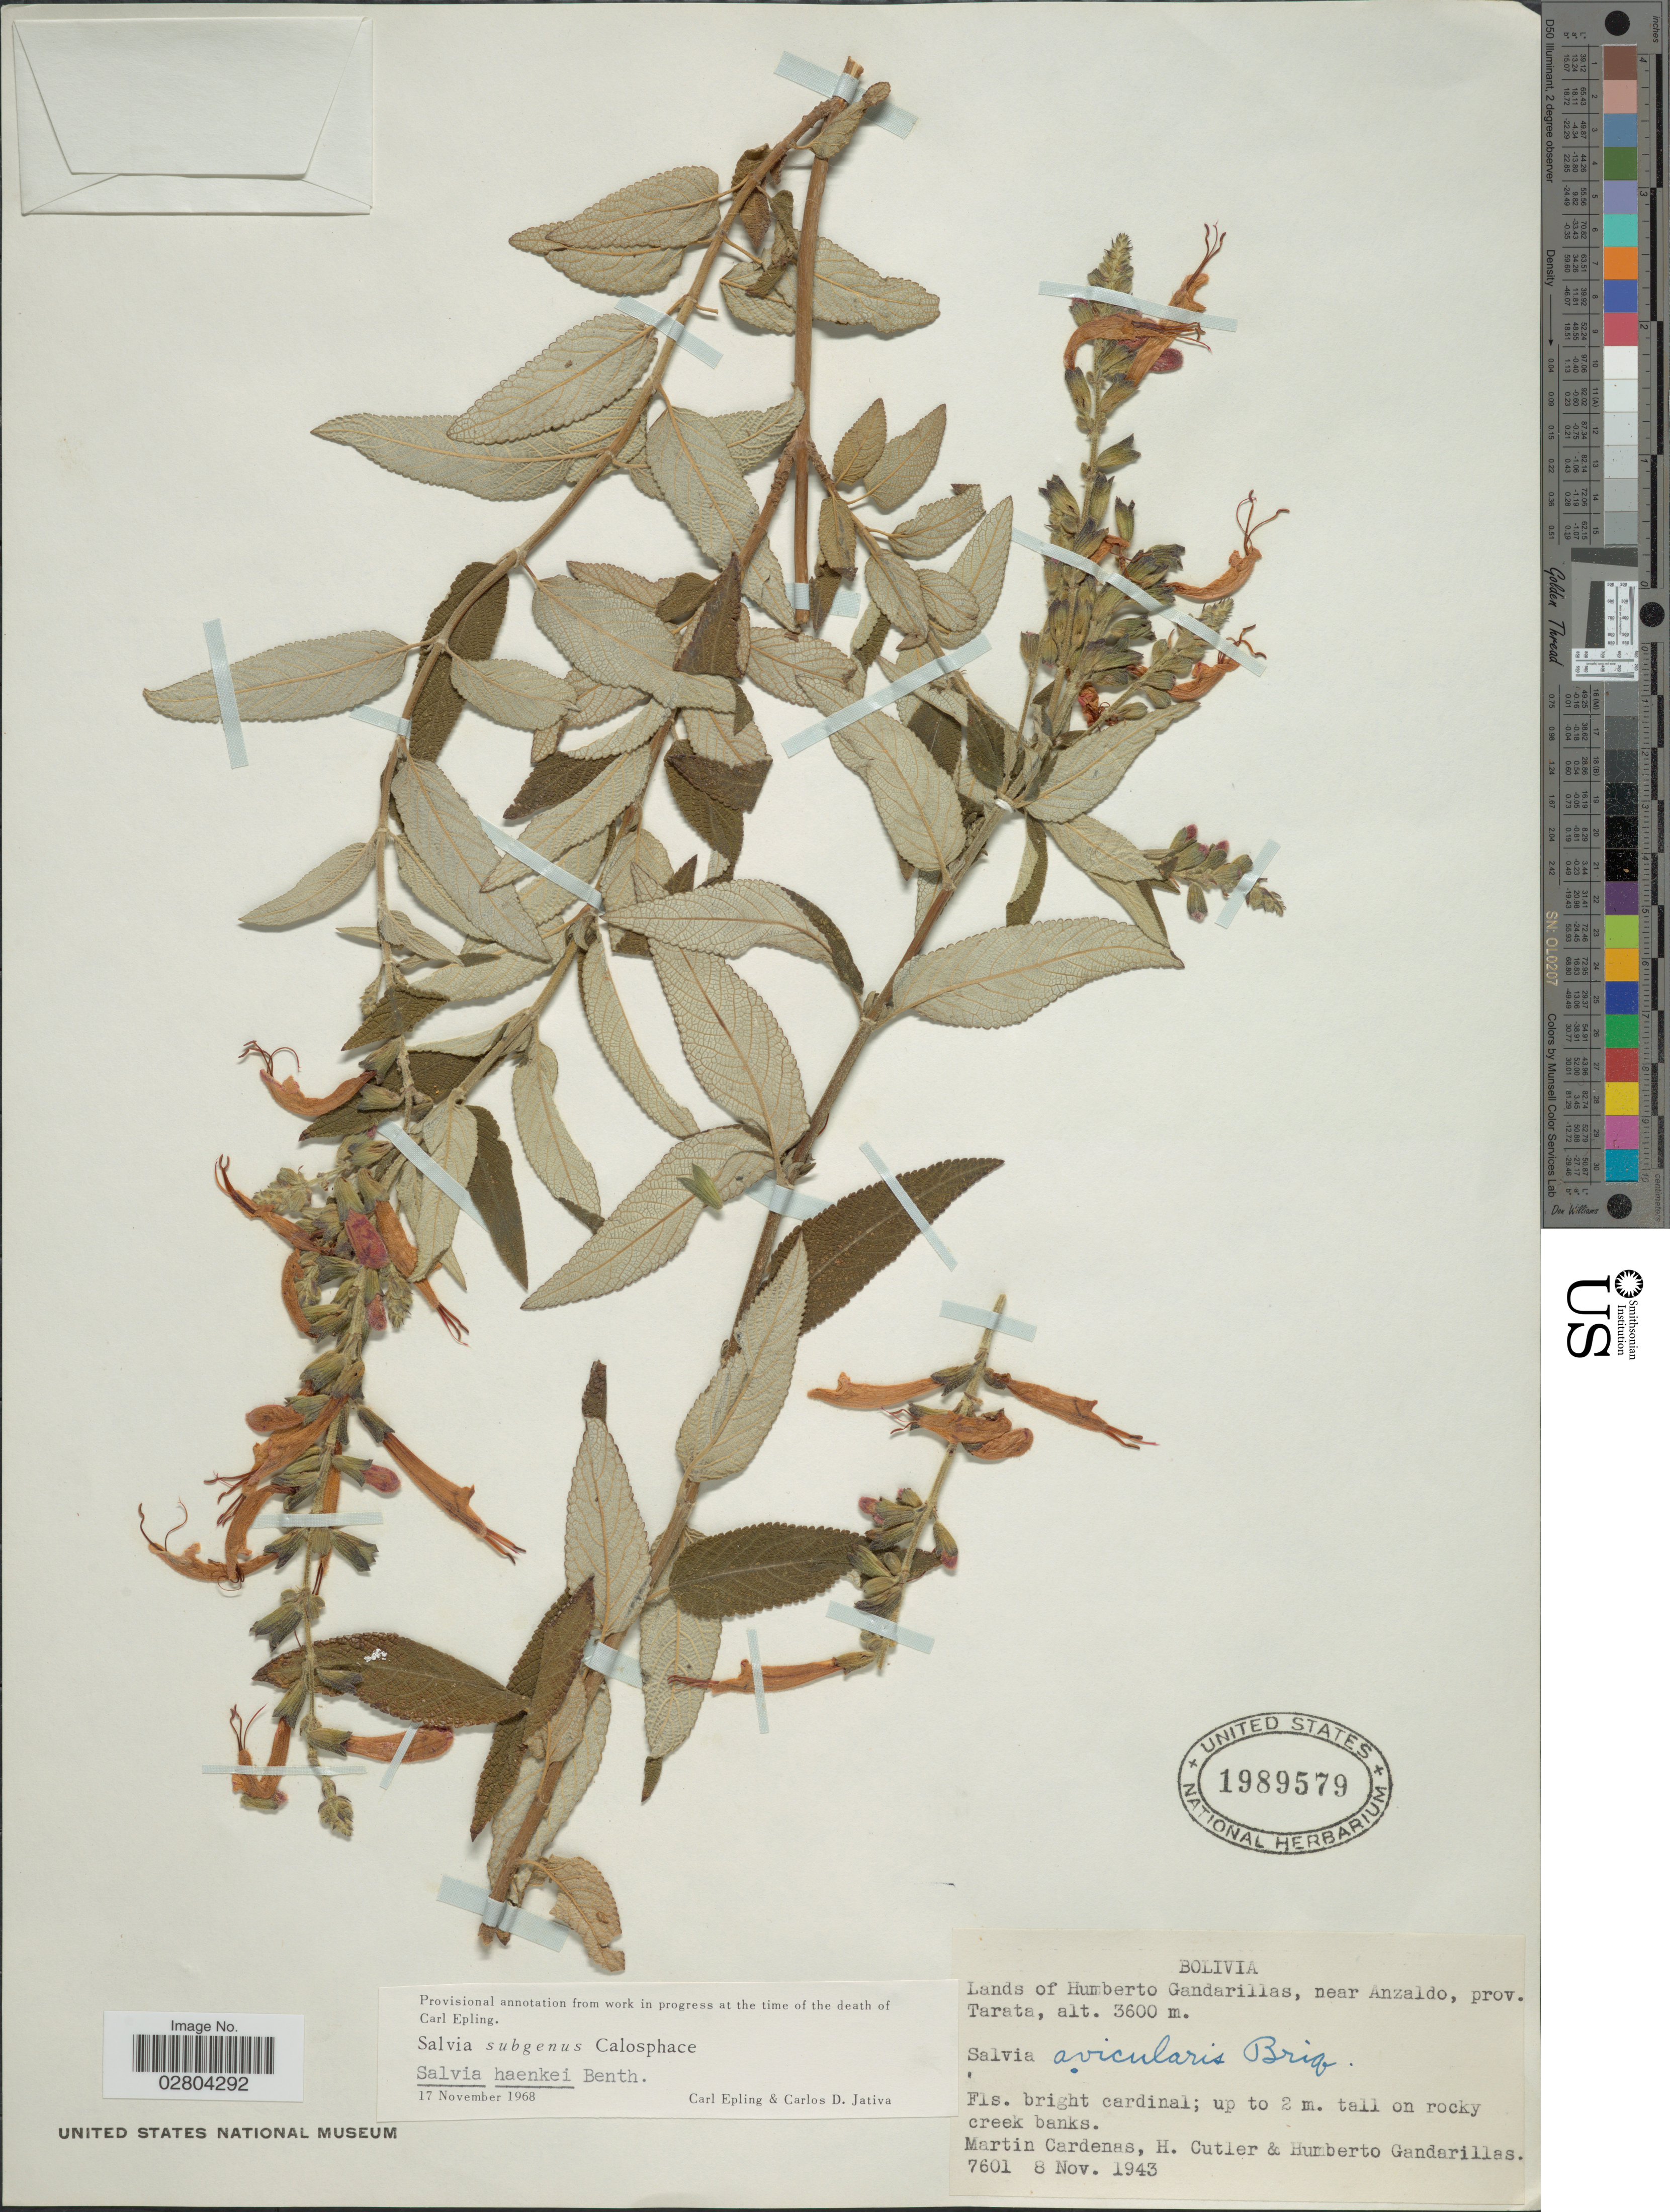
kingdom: Plantae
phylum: Tracheophyta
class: Magnoliopsida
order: Lamiales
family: Lamiaceae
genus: Salvia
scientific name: Salvia haenkei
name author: Benth.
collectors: M. Cárdenas, H. Cutler & H. Gandarillas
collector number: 7601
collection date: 1943-11-08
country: Bolivia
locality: Lands of Humberto Gandarillas, near Anzaldo, prov. Tarata.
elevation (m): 3600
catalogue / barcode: US 1989579